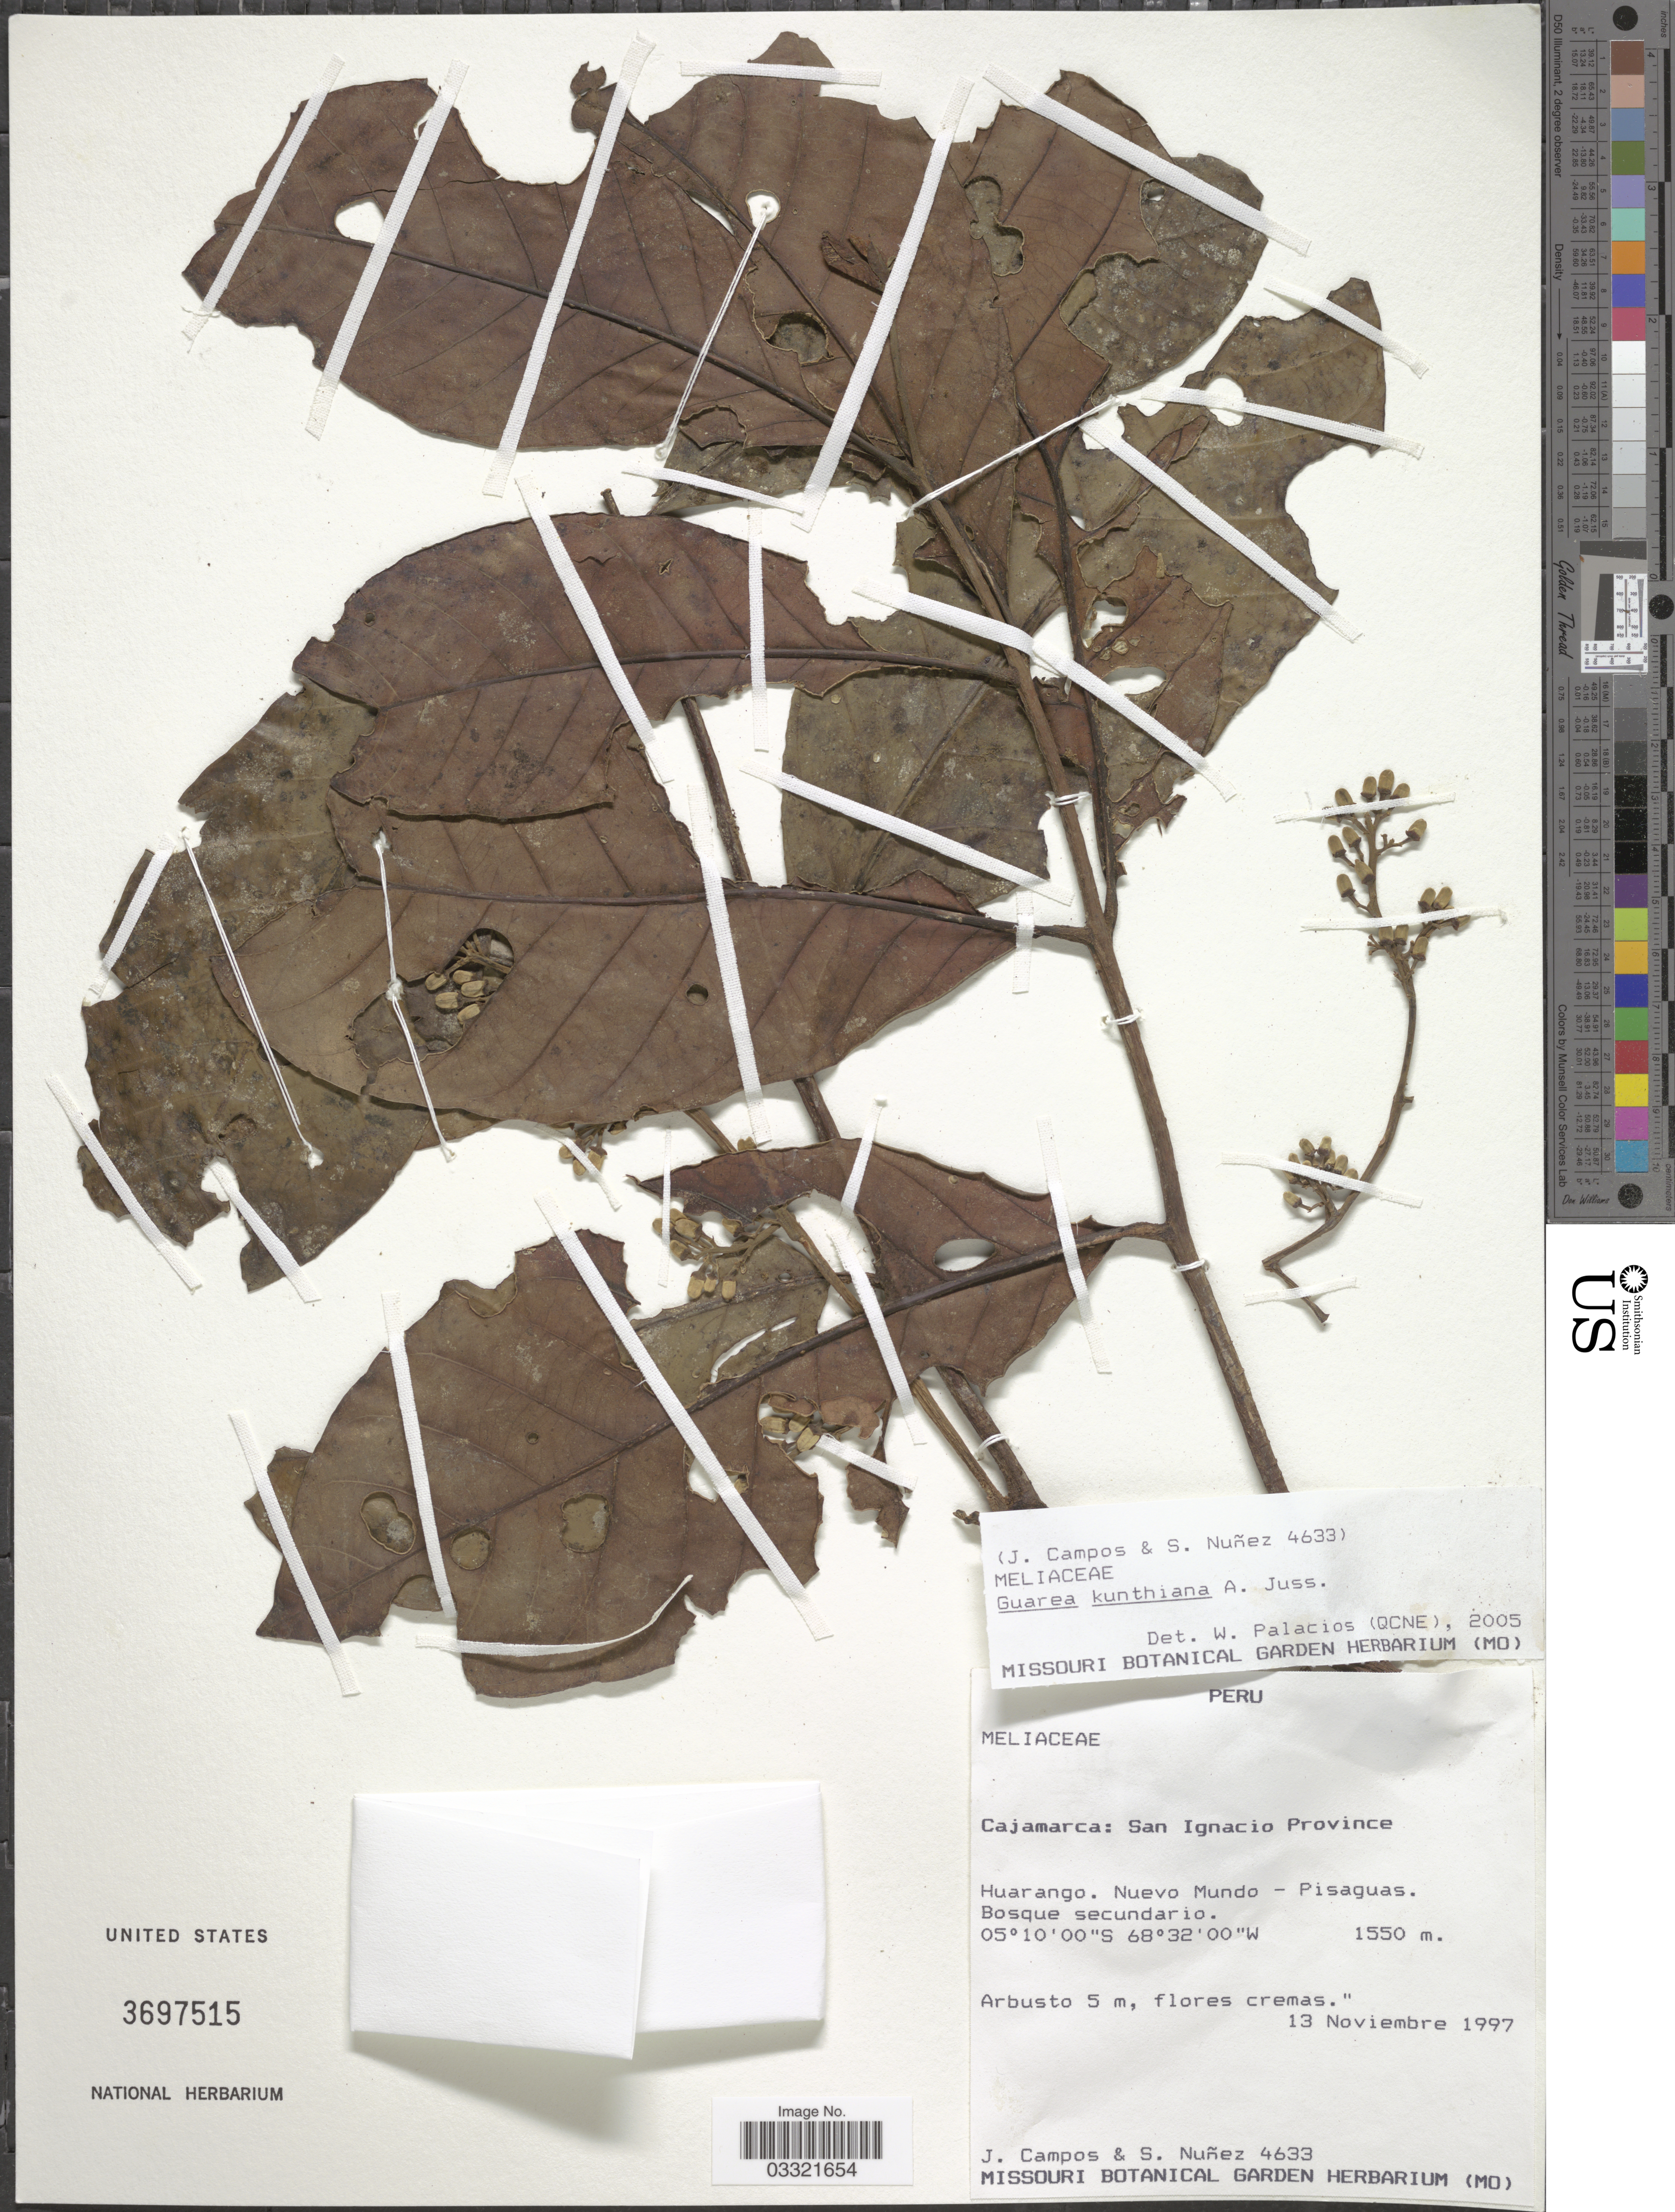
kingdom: Plantae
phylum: Tracheophyta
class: Magnoliopsida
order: Sapindales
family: Meliaceae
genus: Guarea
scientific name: Guarea kunthiana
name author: A. Juss.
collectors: J. Campos & S. Nuñez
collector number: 4633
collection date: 1997-11-13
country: Peru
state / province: Cajamarca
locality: San Ignacio Province. Huarango. Nuevo Mundo - Pisaguas.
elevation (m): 1550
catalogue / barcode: US 3697515